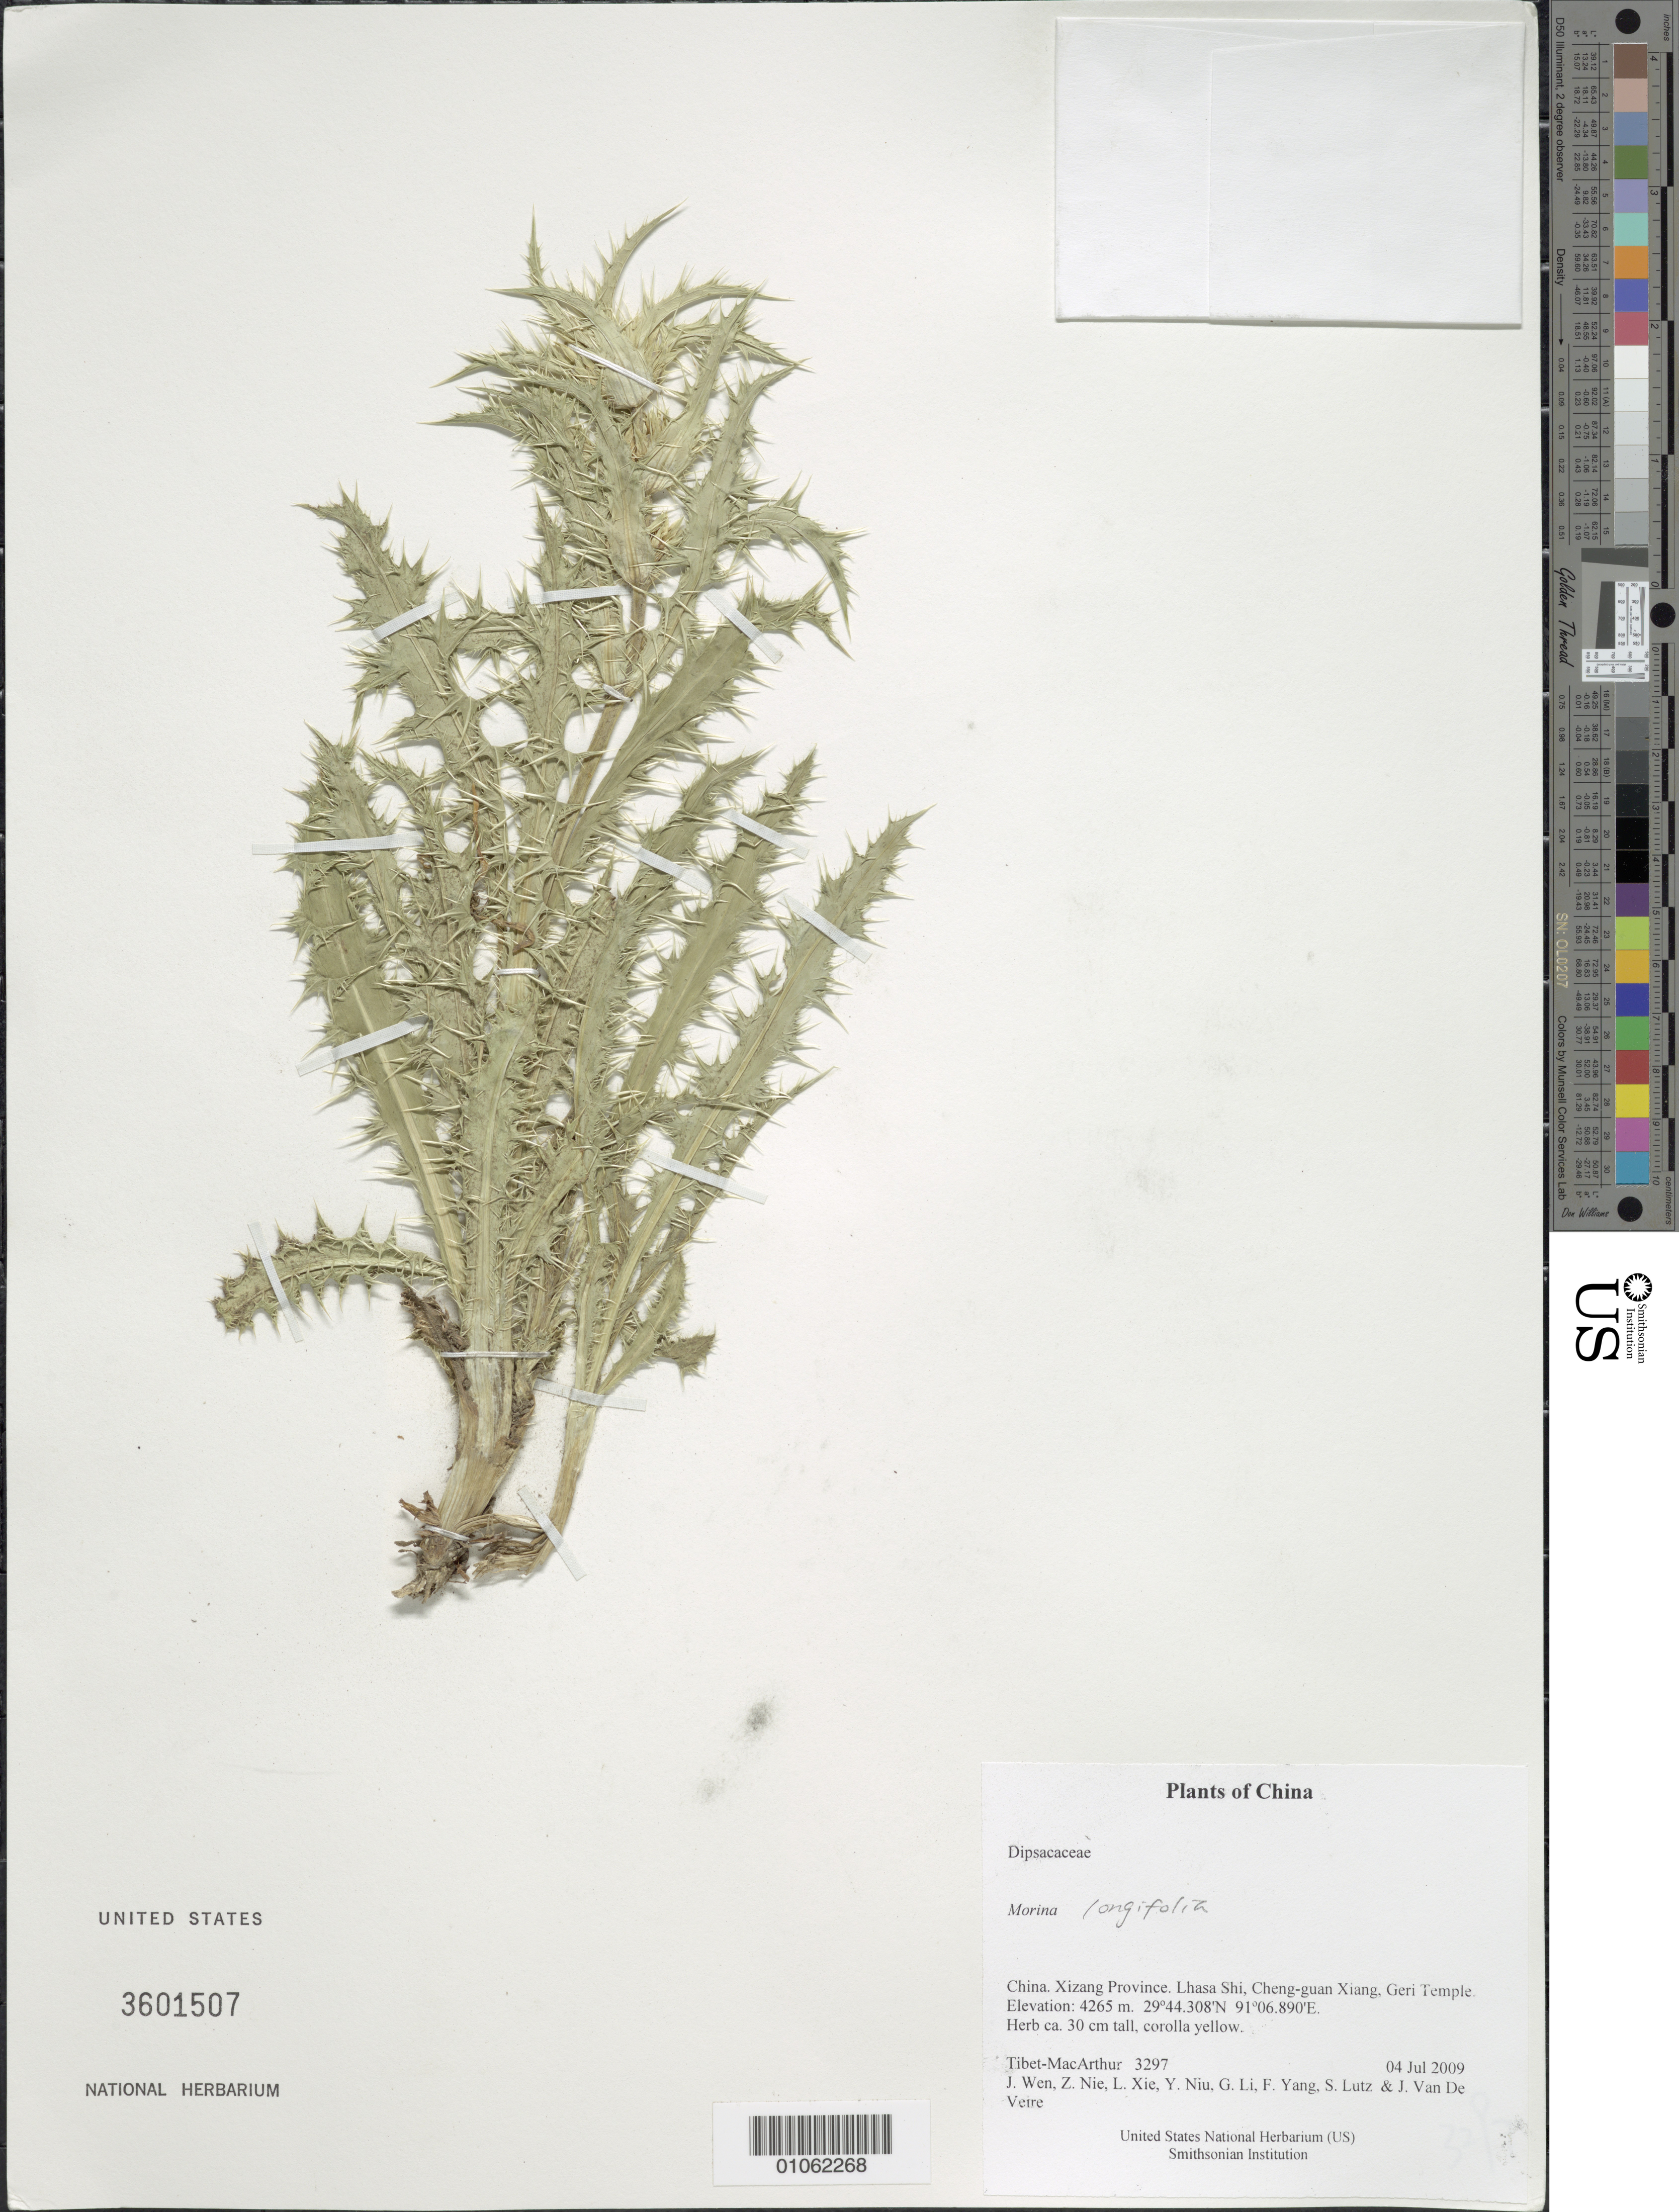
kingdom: Plantae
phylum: Tracheophyta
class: Magnoliopsida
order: Dipsacales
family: Caprifoliaceae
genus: Morina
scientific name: Morina longifolia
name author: Wall. ex DC.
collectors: Tibet-MacArthur, J. Wen, Z. Nie, L. Xie, Y. Niu, G. Li, F. Yang, S. Lutz & J. Van De Veire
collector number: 3297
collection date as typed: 04 Jul 2009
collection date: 2009-07-04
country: China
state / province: Xizang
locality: Lhasa Shi, Cheng-guan Xiang, Geri Temple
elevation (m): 4265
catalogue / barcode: US 3601507